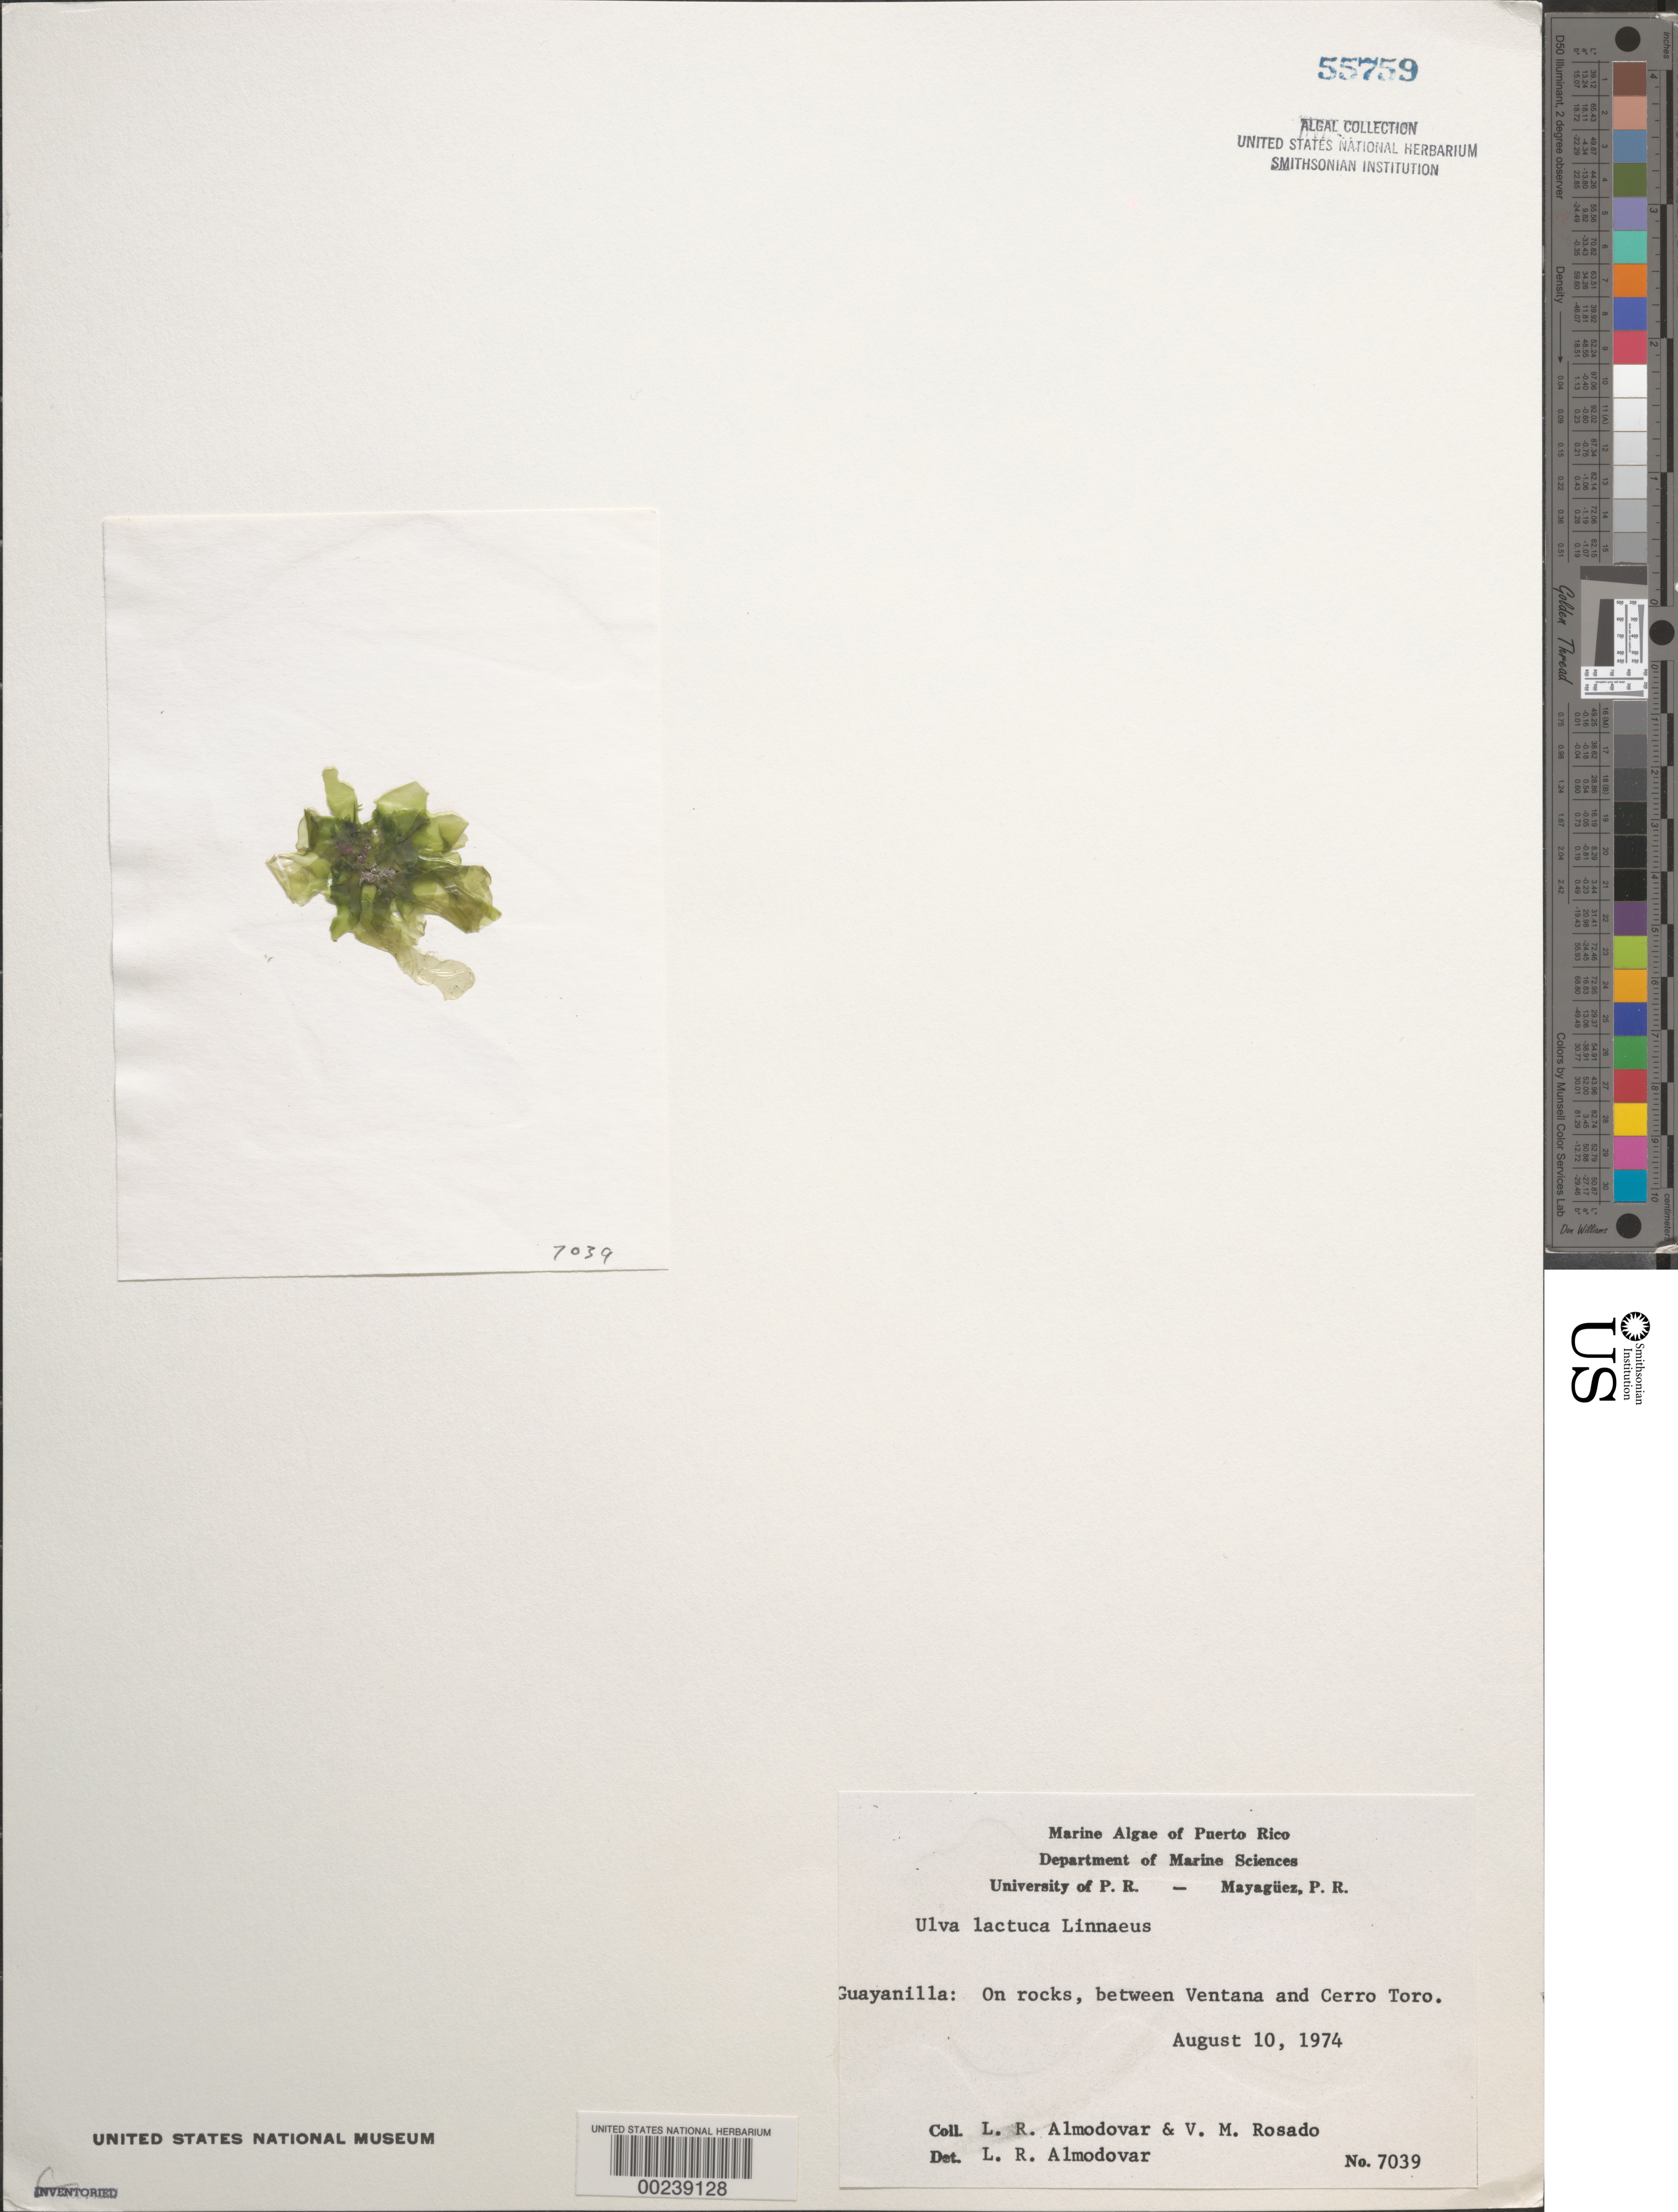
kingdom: Plantae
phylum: Chlorophyta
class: Ulvophyceae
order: Ulvales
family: Ulvaceae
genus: Ulva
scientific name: Ulva lactuca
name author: L.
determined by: Almodovar, L. R.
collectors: L. Almodovar & V. Rosado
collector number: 7039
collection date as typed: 10 Aug 1979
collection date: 1979-08-10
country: Puerto Rico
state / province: Guayanilla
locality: Between ventana and cerro toro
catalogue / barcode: US 55759